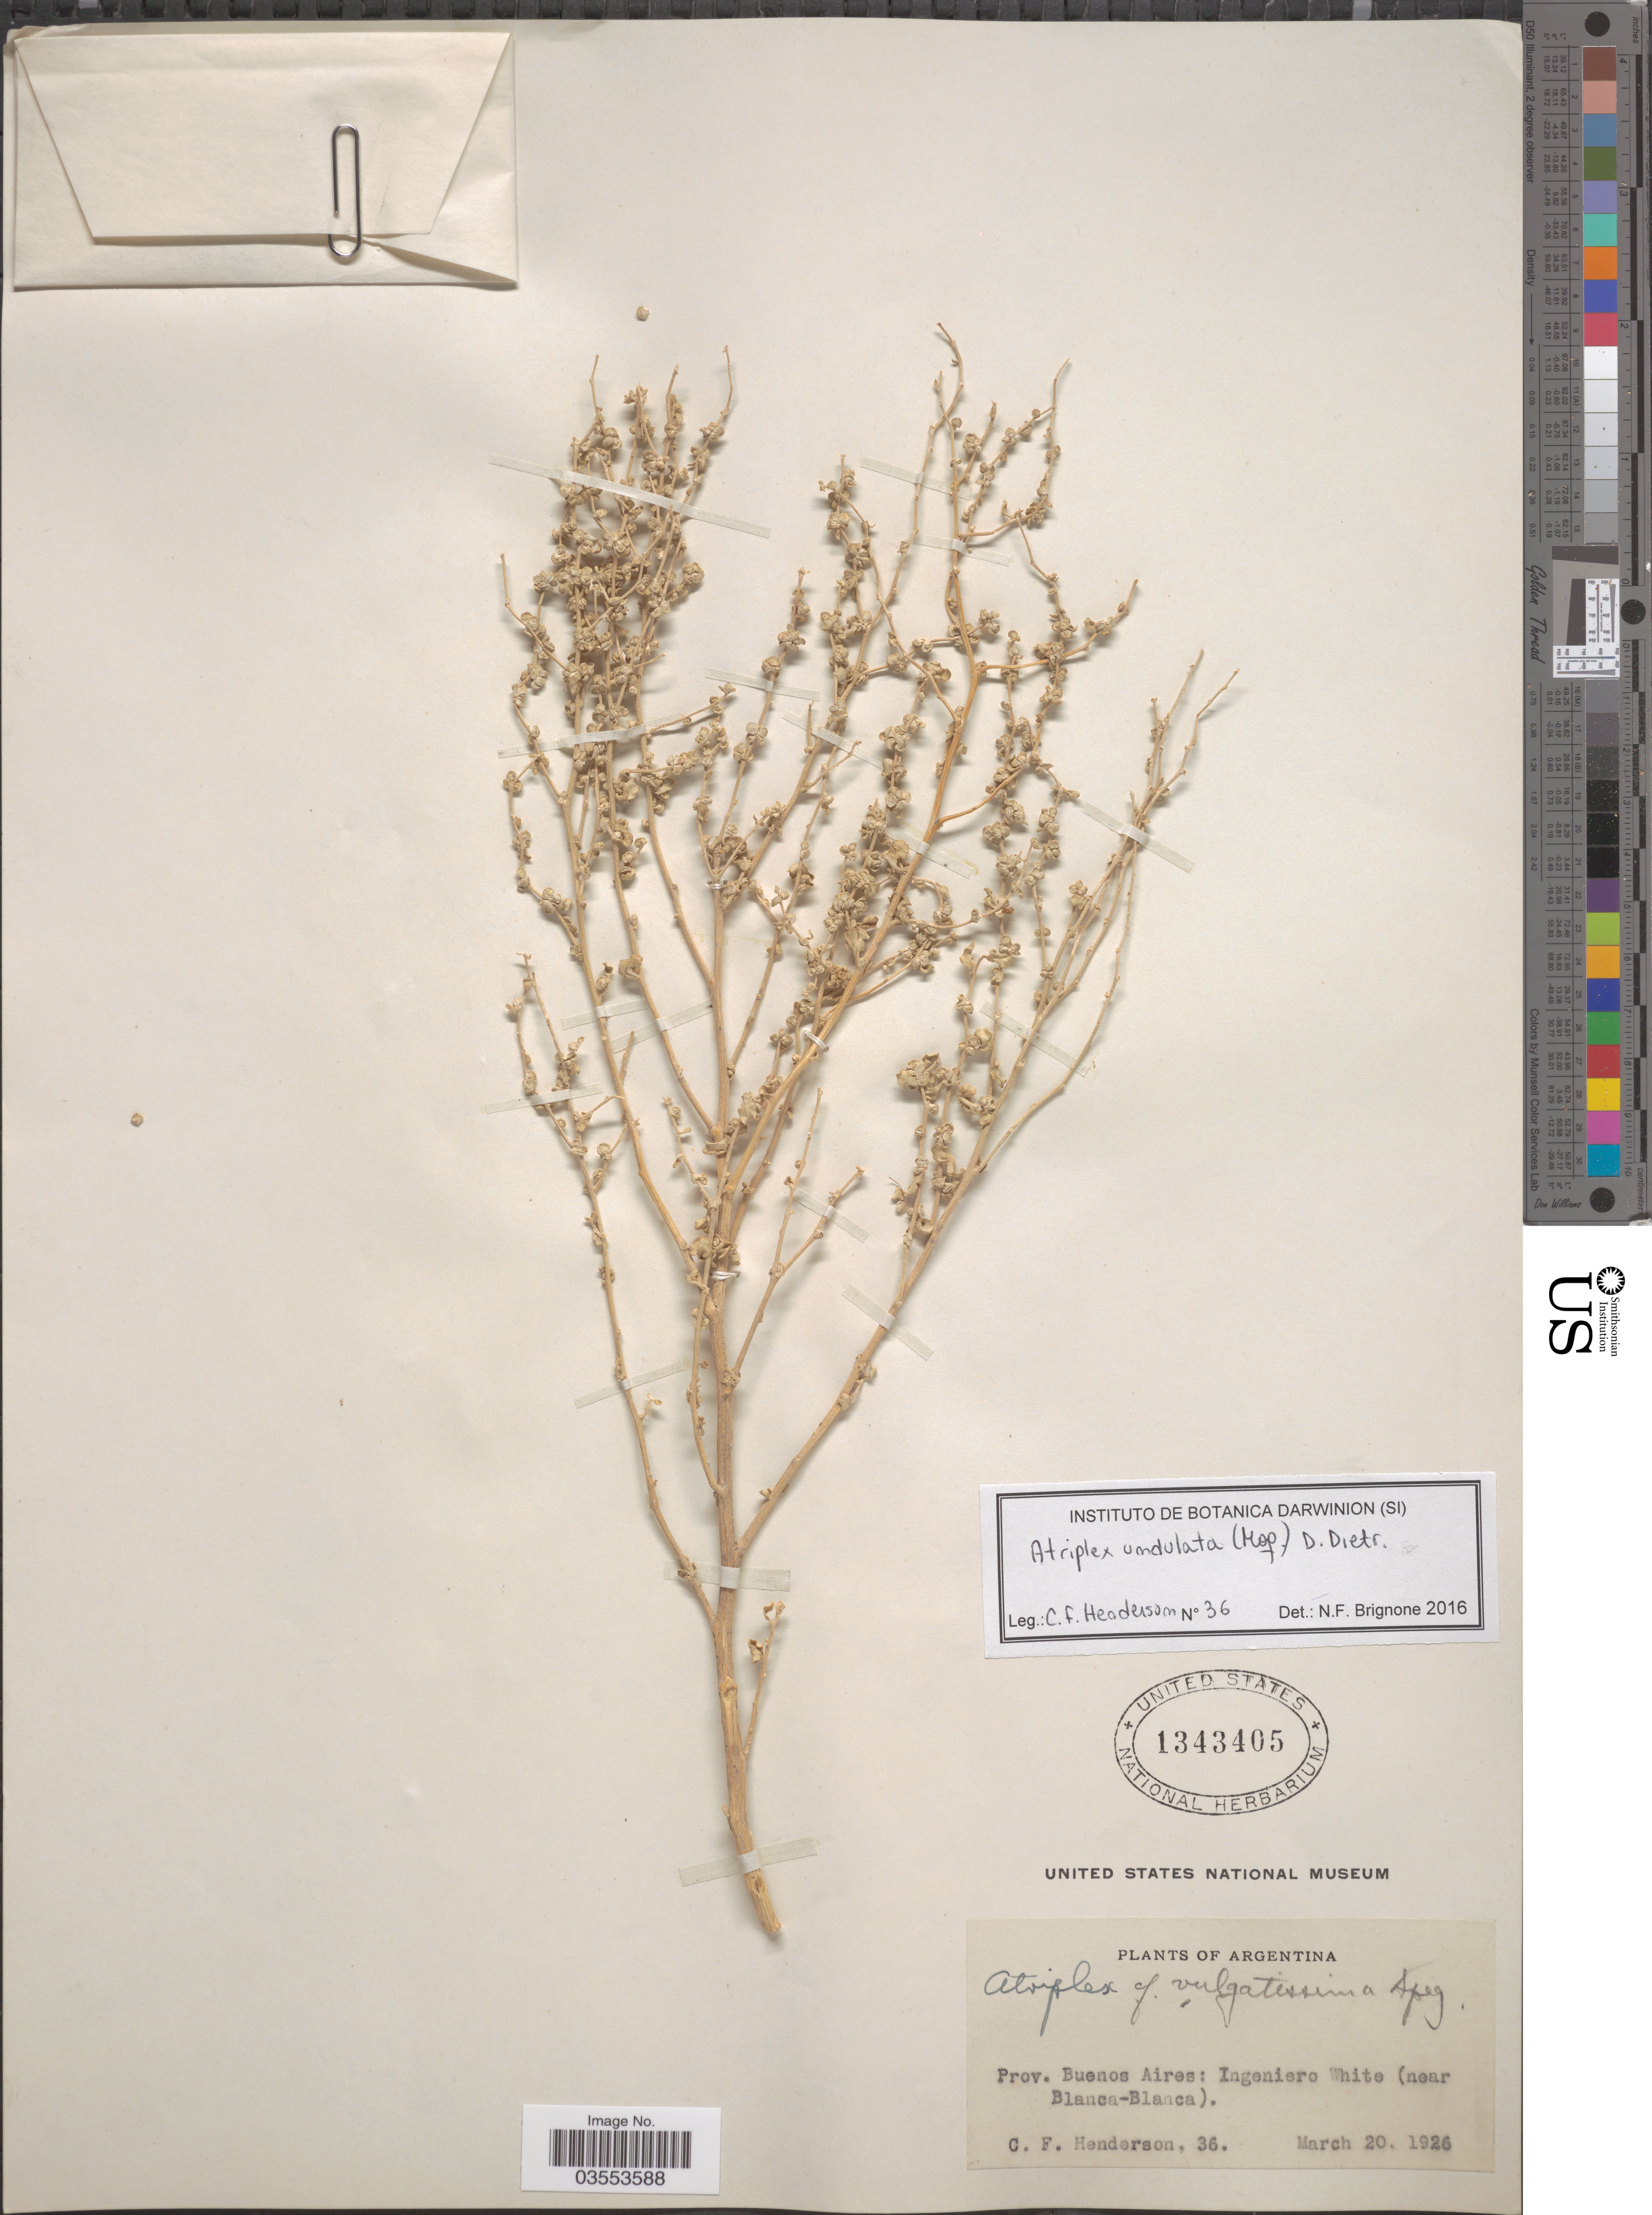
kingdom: Plantae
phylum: Tracheophyta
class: Magnoliopsida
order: Caryophyllales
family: Amaranthaceae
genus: Atriplex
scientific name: Atriplex vulgatissima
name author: Speg.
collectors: C. Henderson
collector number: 36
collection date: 1926-03-20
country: Argentina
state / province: Buenos Aires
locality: Ingeniero White (near Blanca-Blanca).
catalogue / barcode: US 1343405